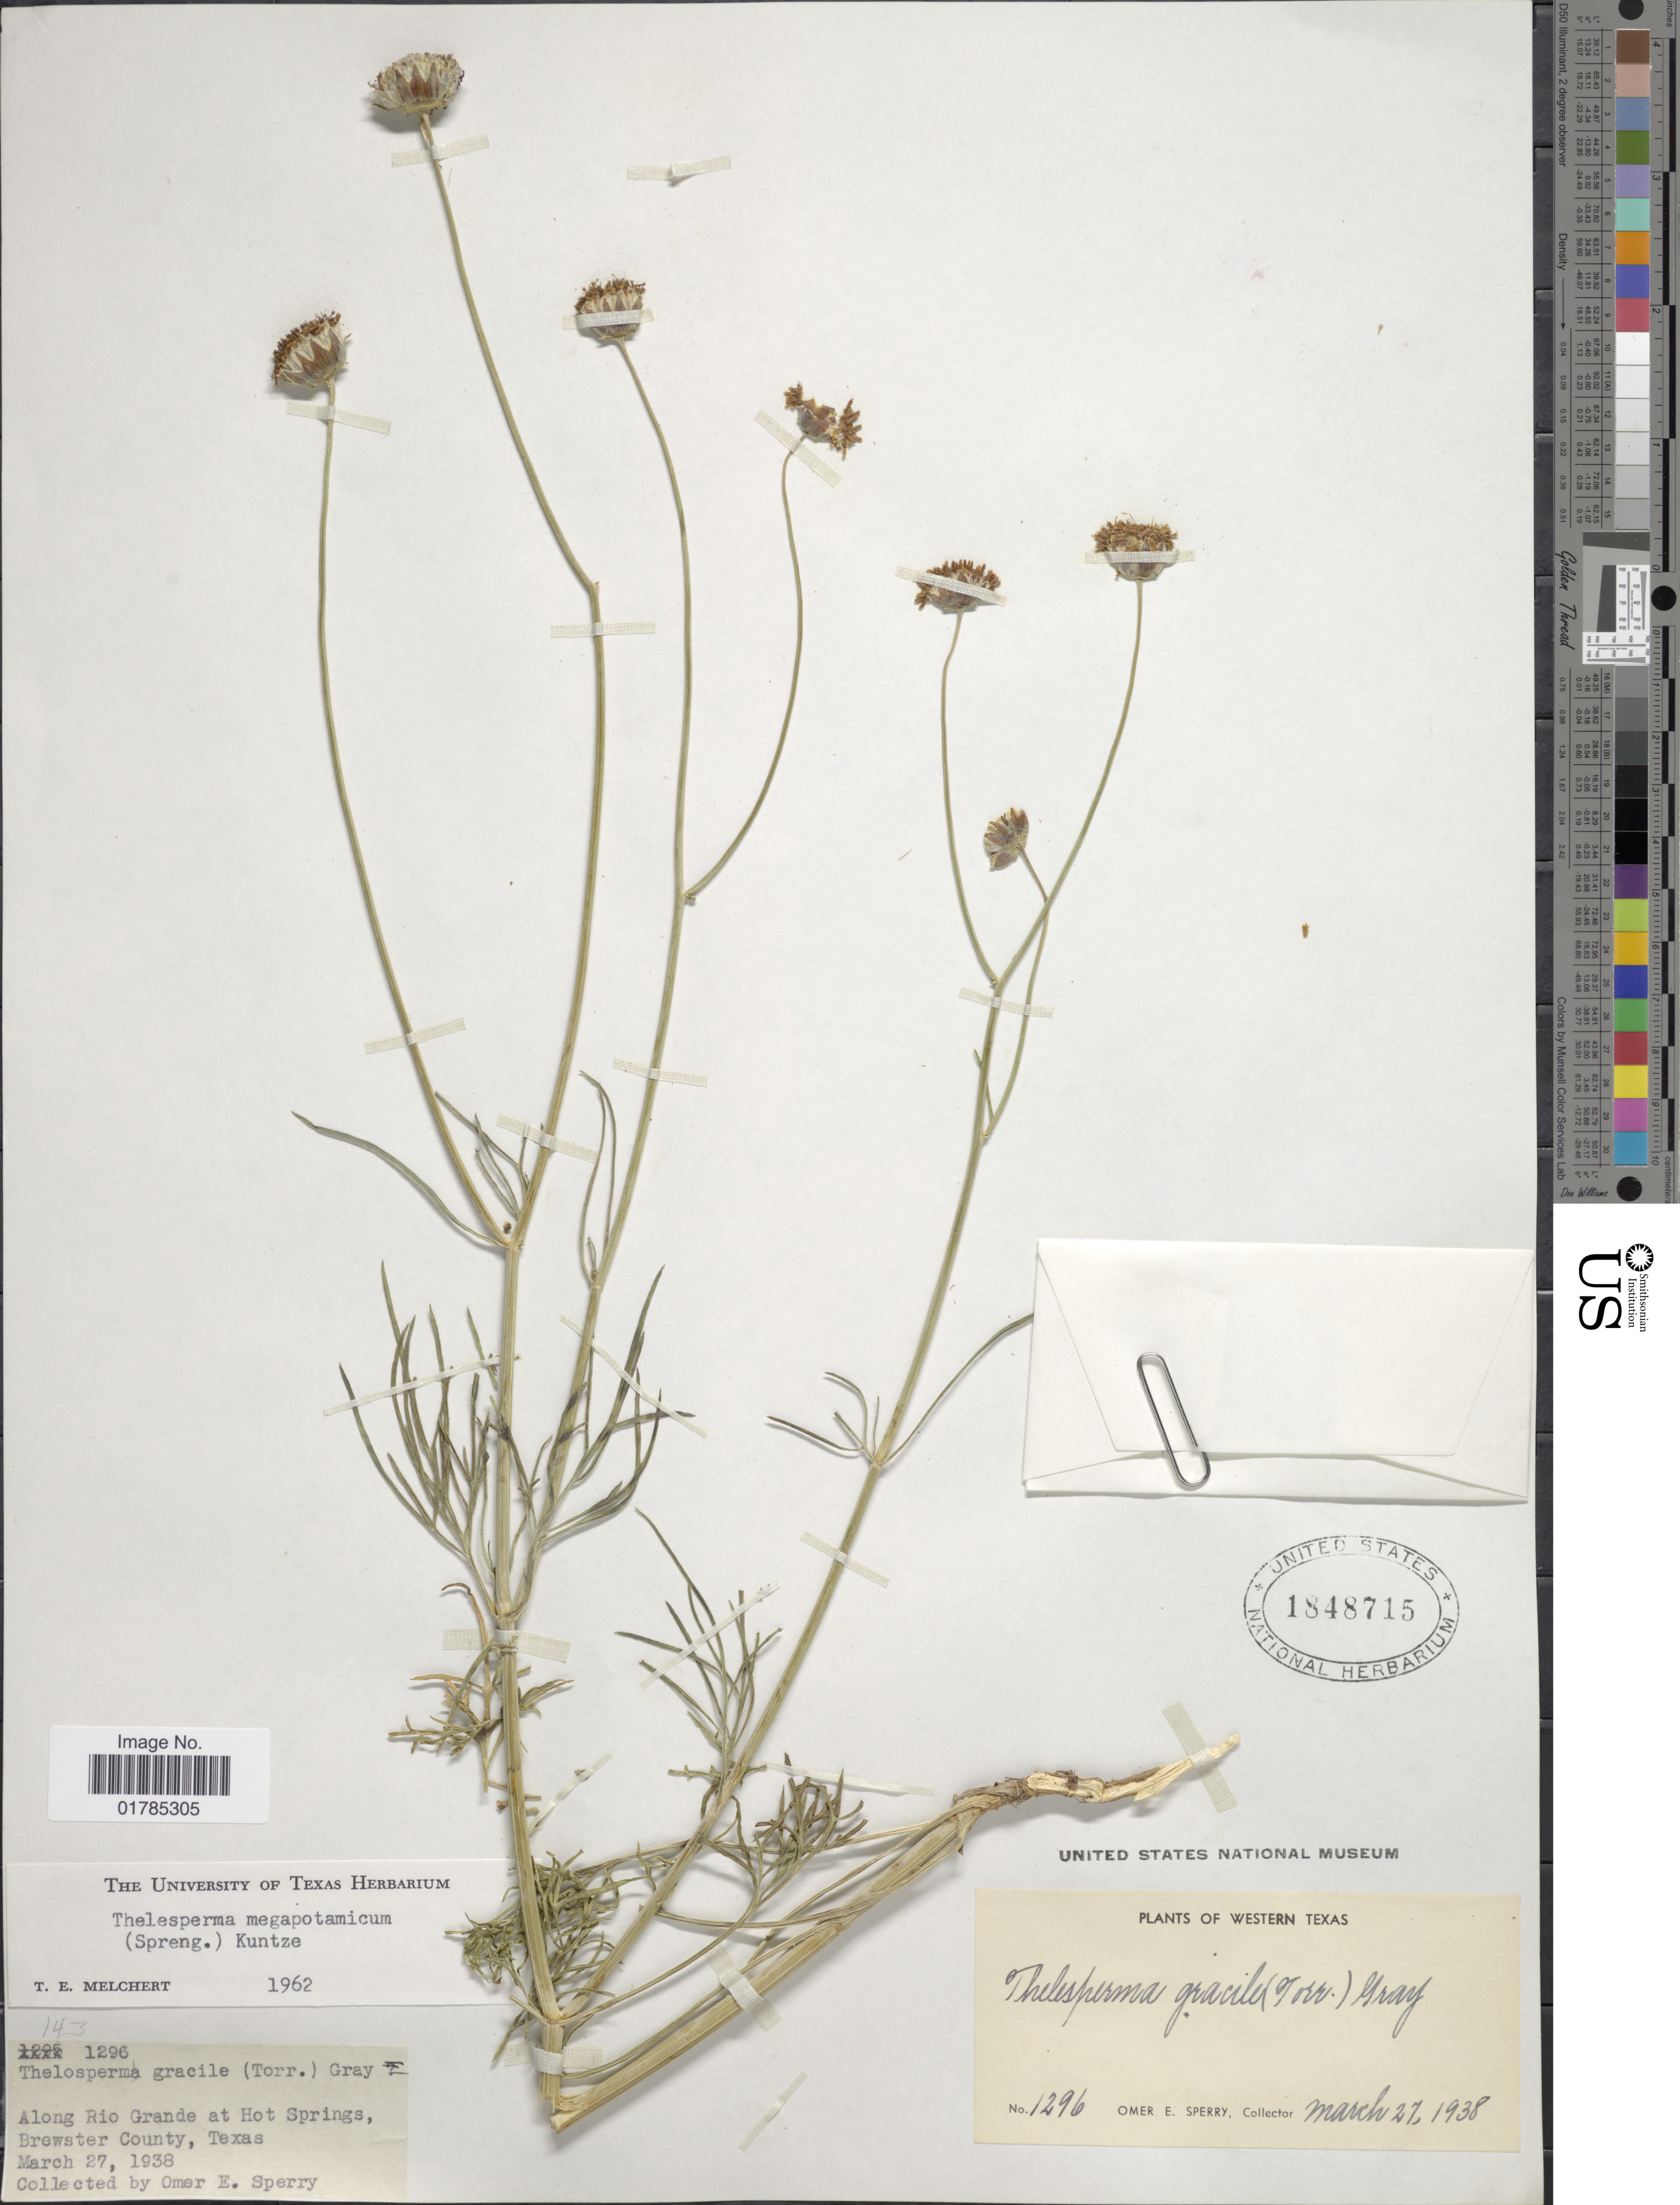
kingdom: Plantae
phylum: Tracheophyta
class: Magnoliopsida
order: Asterales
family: Asteraceae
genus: Thelesperma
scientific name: Thelesperma megapotamicum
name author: (Spreng.) Herter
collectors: O. E. Sperry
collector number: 1296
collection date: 1938-03-27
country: United States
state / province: Texas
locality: Western Texas, Along Rio Grande at Hoot Springs, Brewster County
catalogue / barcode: US 1848715